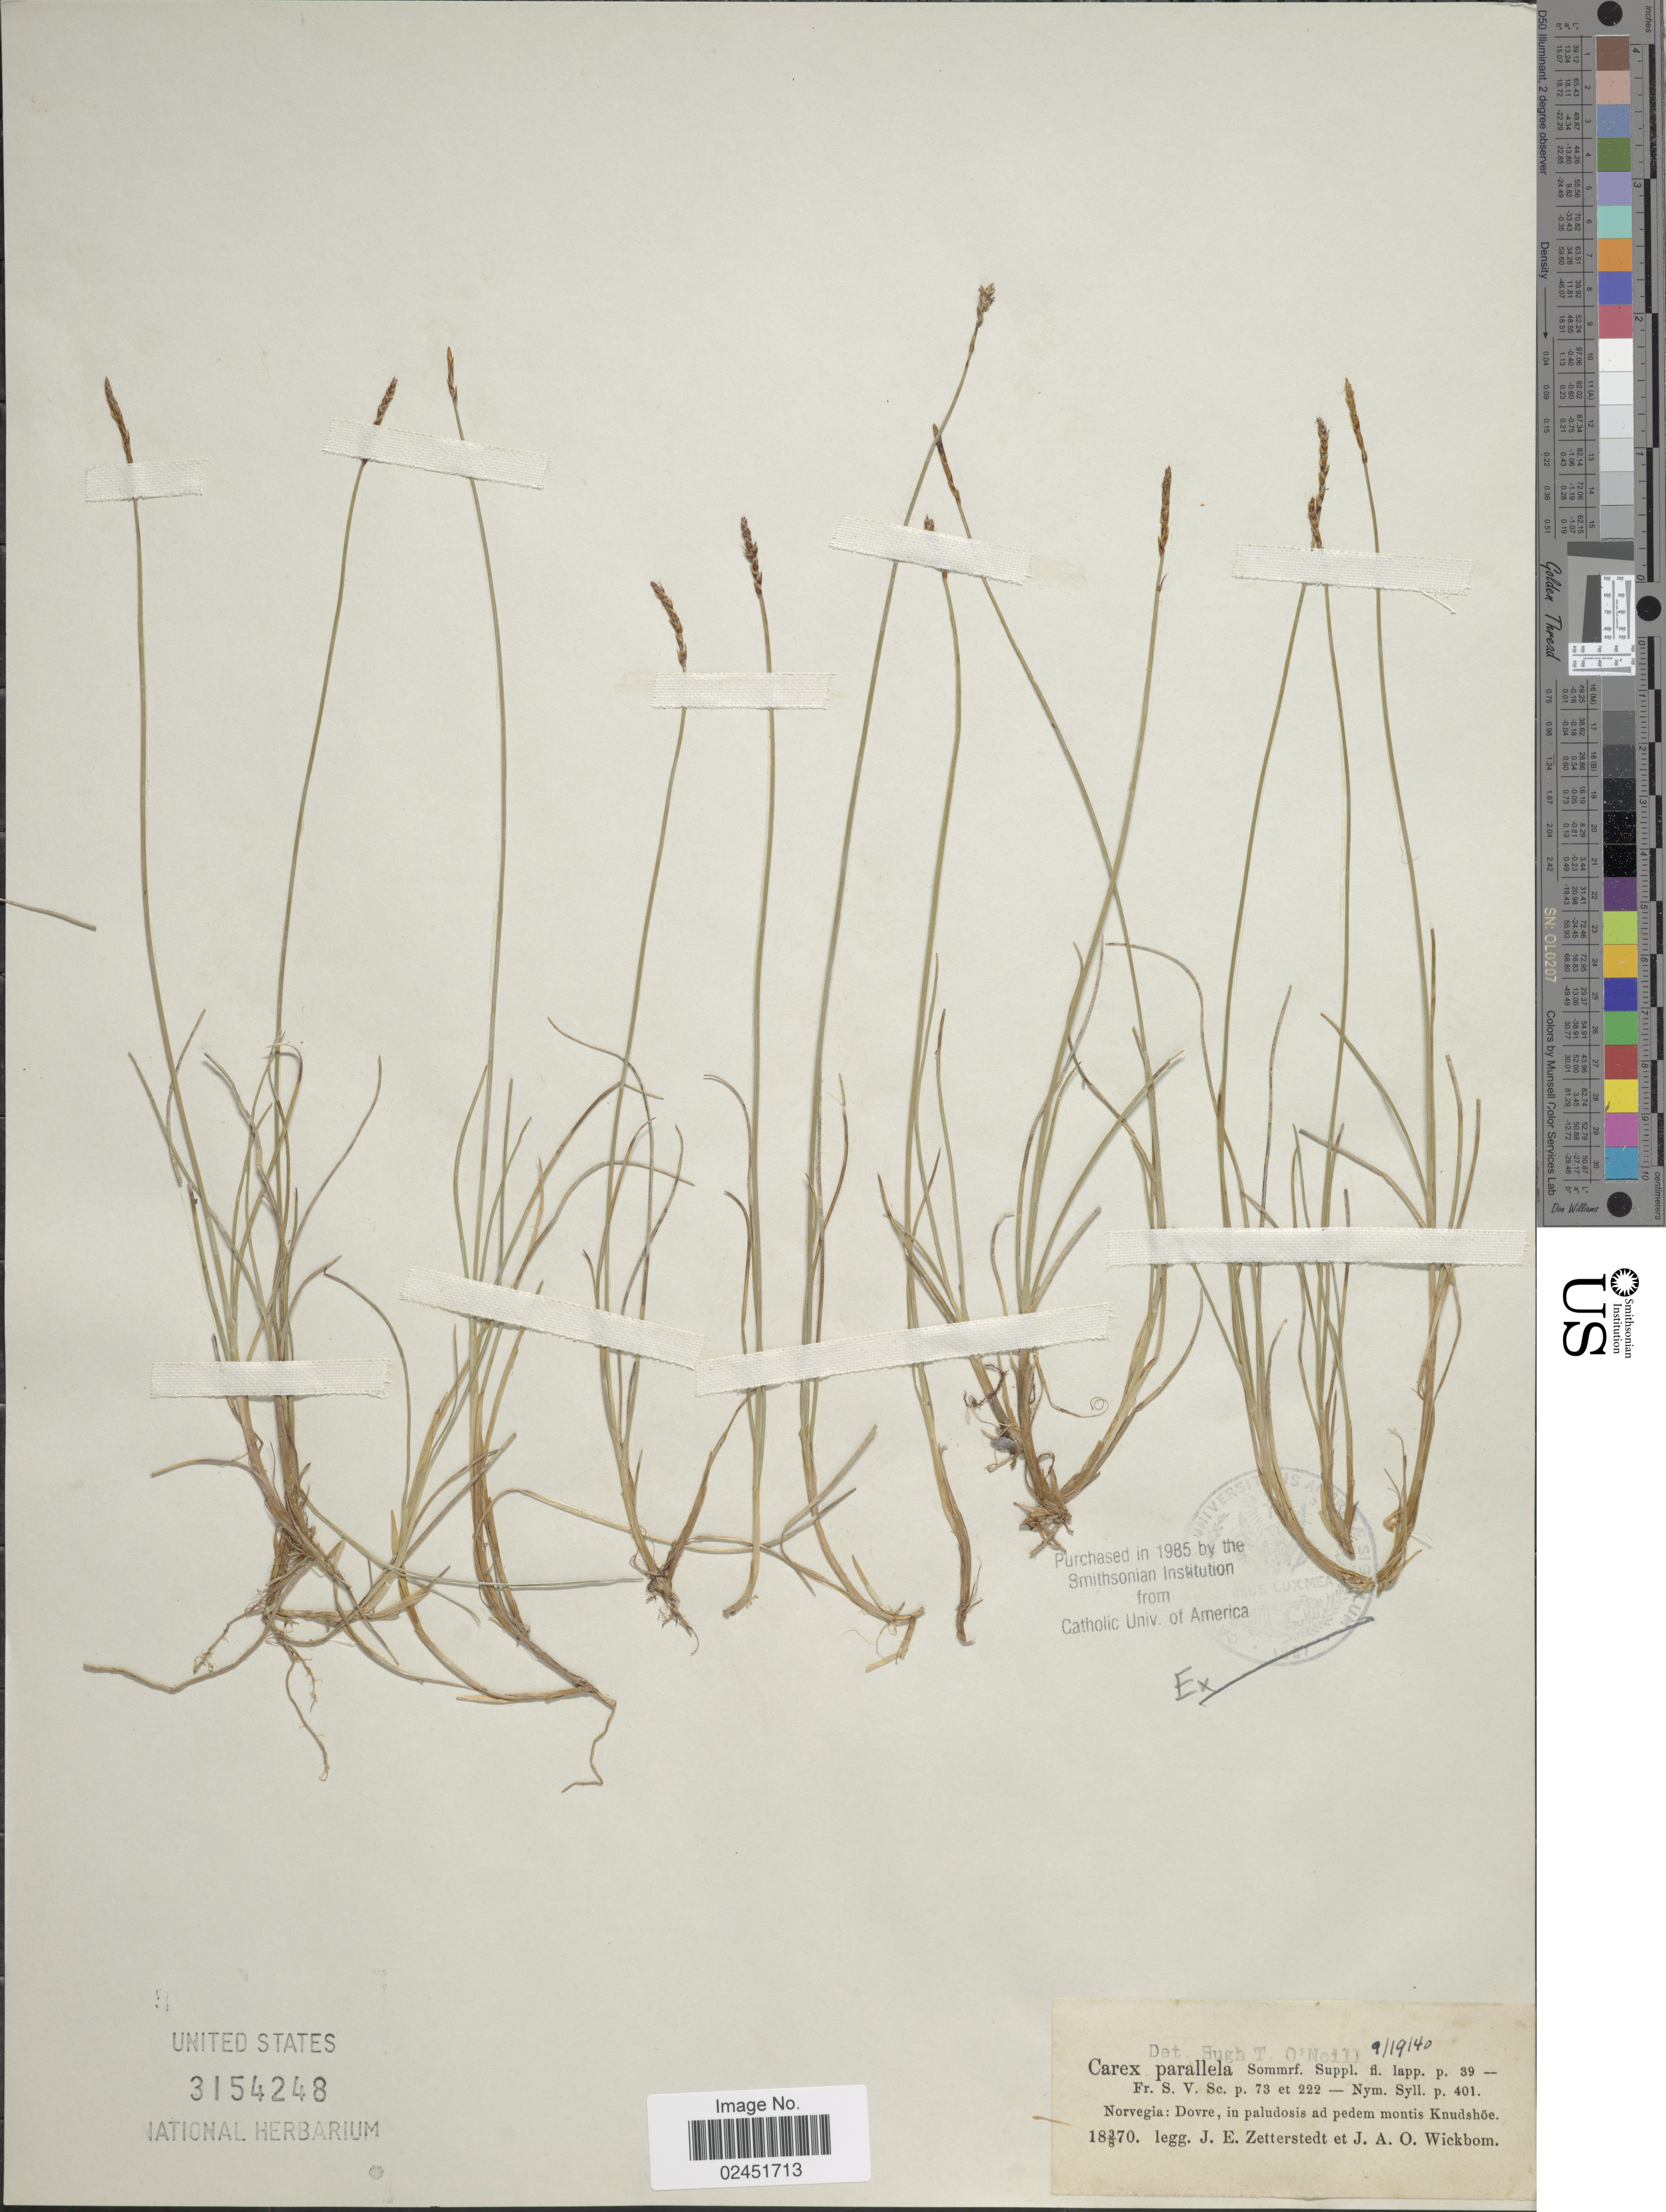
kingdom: Plantae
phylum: Tracheophyta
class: Liliopsida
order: Poales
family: Cyperaceae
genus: Carex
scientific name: Carex parallela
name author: (Laest.) Sommerf.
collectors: J.E. Zetterstedt & J. Wickbom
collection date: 1870-08-03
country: Norway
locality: Norvegia: Dovre, in paludosis ad pedem montis Knudshoe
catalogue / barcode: US 3154248